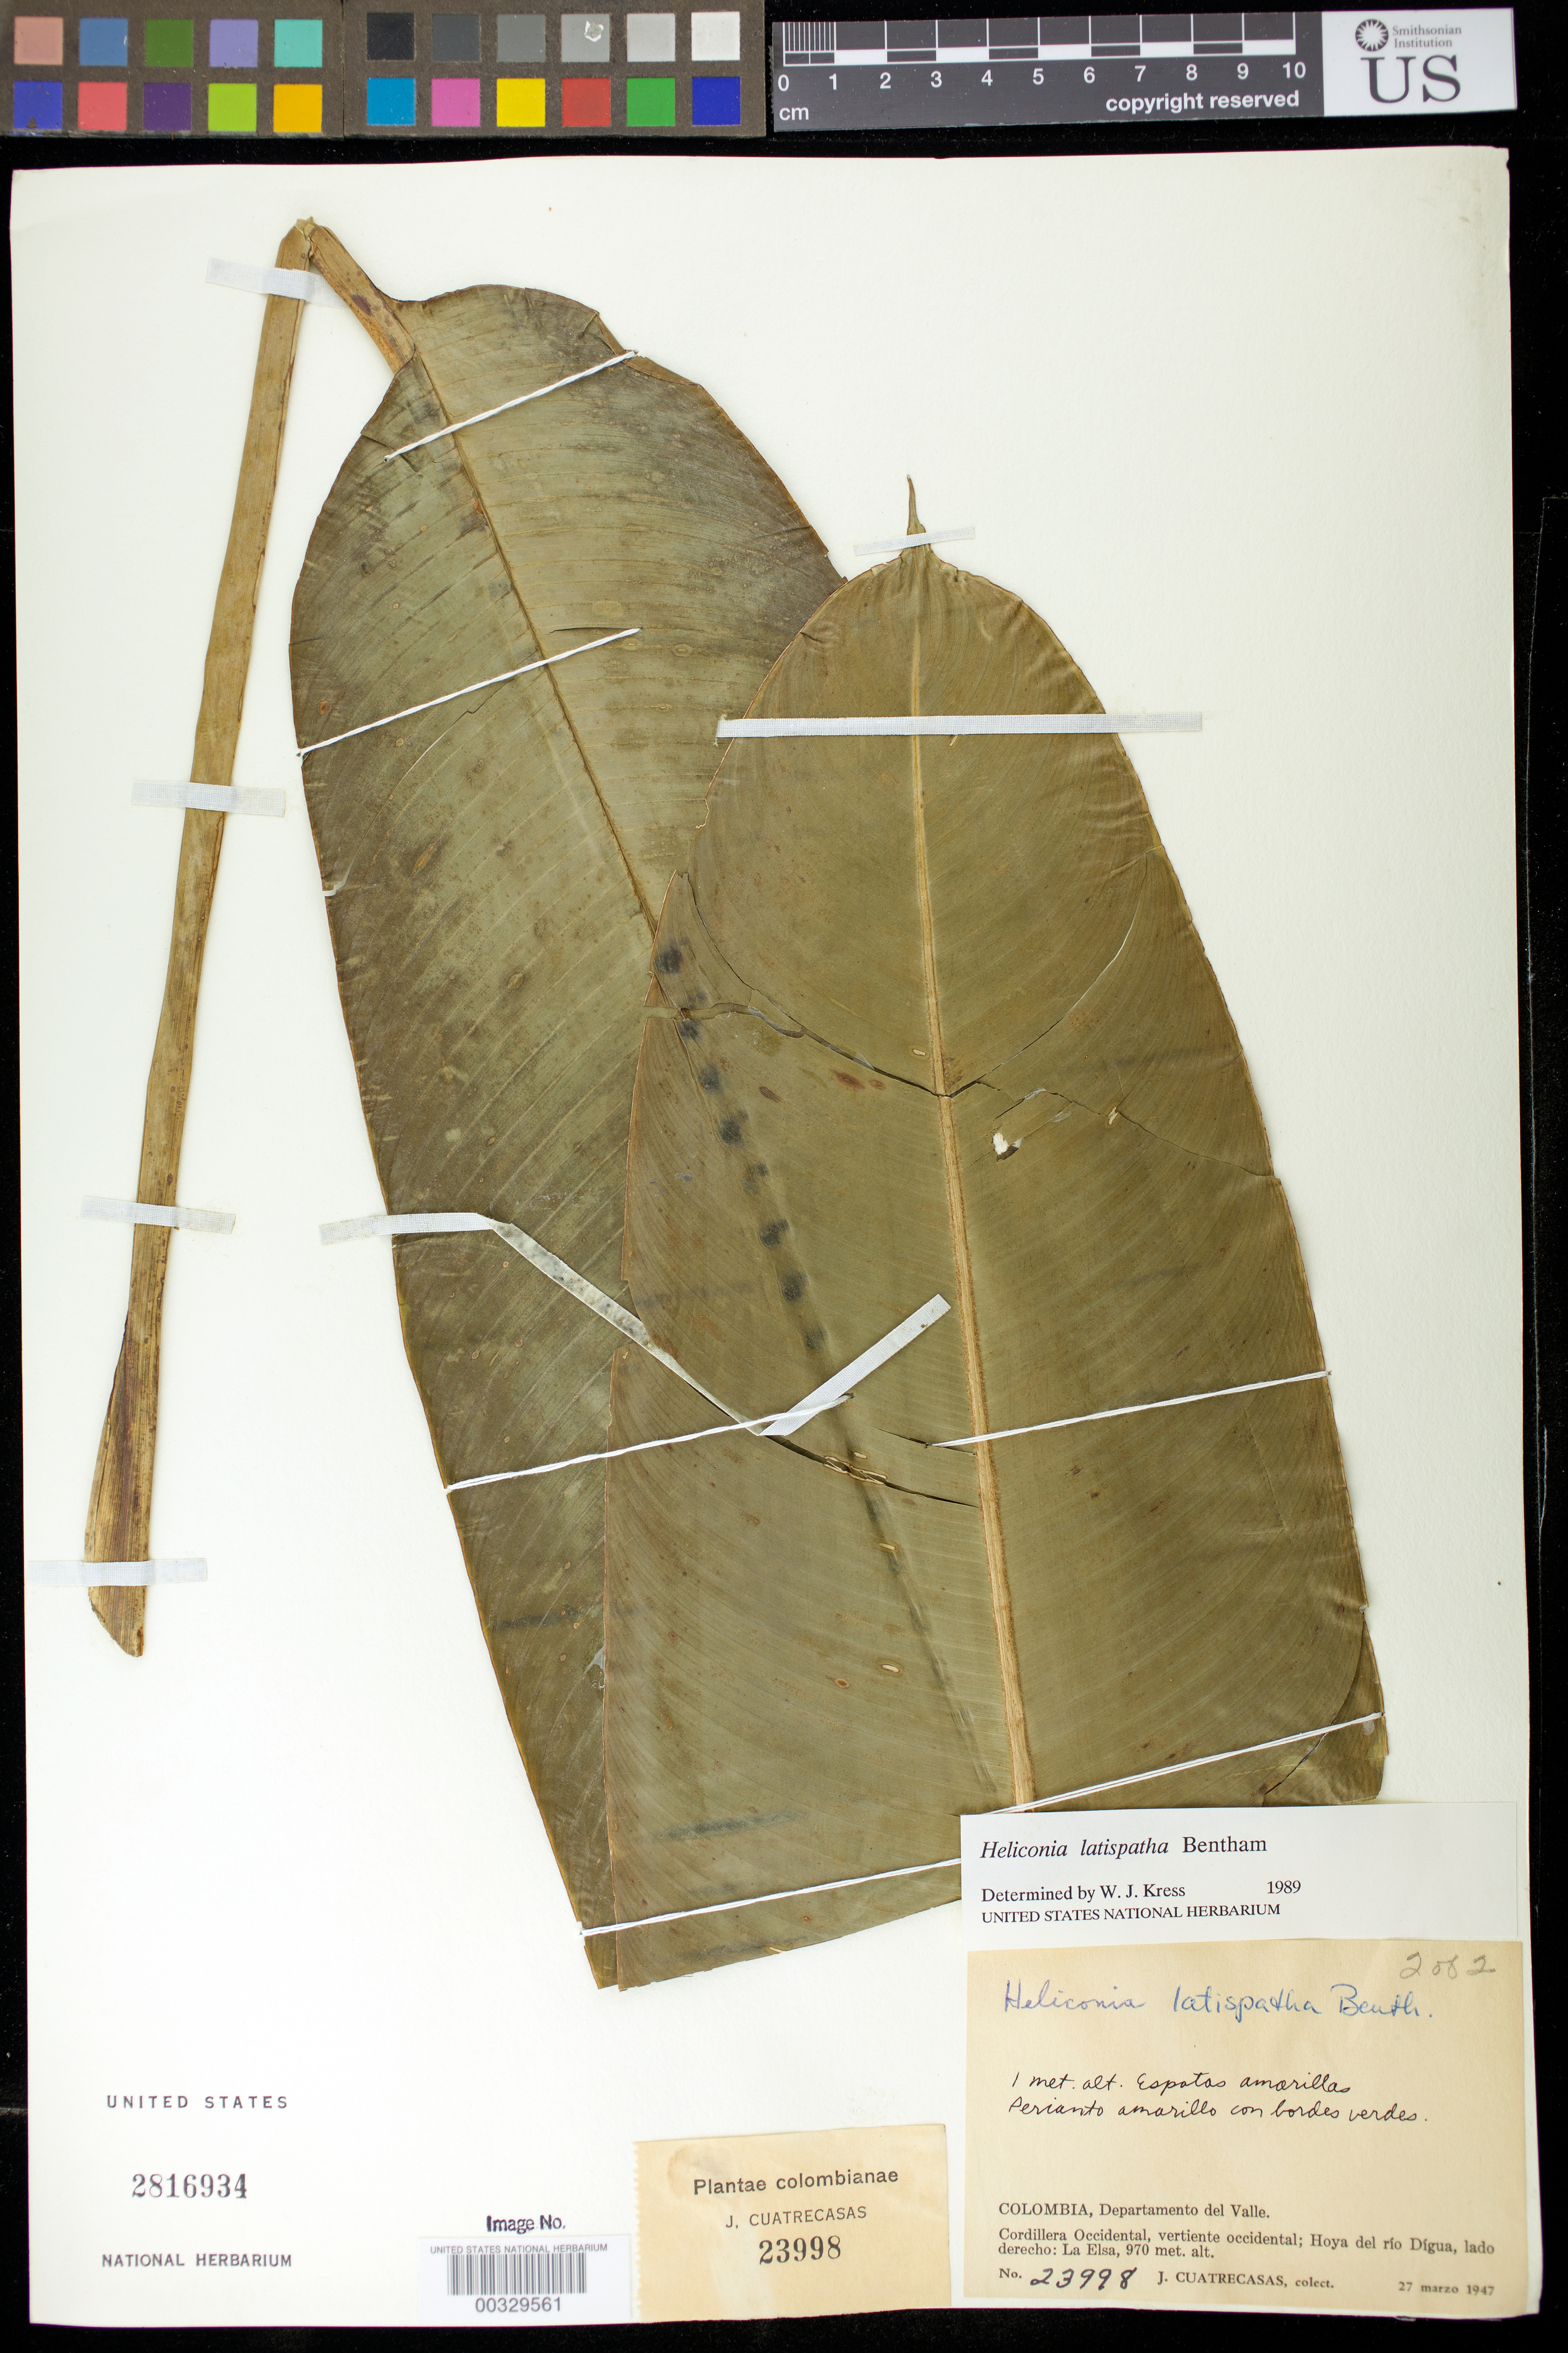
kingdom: Plantae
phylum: Tracheophyta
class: Liliopsida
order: Zingiberales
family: Heliconiaceae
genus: Heliconia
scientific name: Heliconia latispatha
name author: Benth.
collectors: J. Cuatrecasas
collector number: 23998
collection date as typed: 27 Mar 1947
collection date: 1947-03-27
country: Colombia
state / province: Valle del Cauca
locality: Cordillera Occidental, western slope, Valley of Rio Digua, right bank, la Elsa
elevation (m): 970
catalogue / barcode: US 2816934